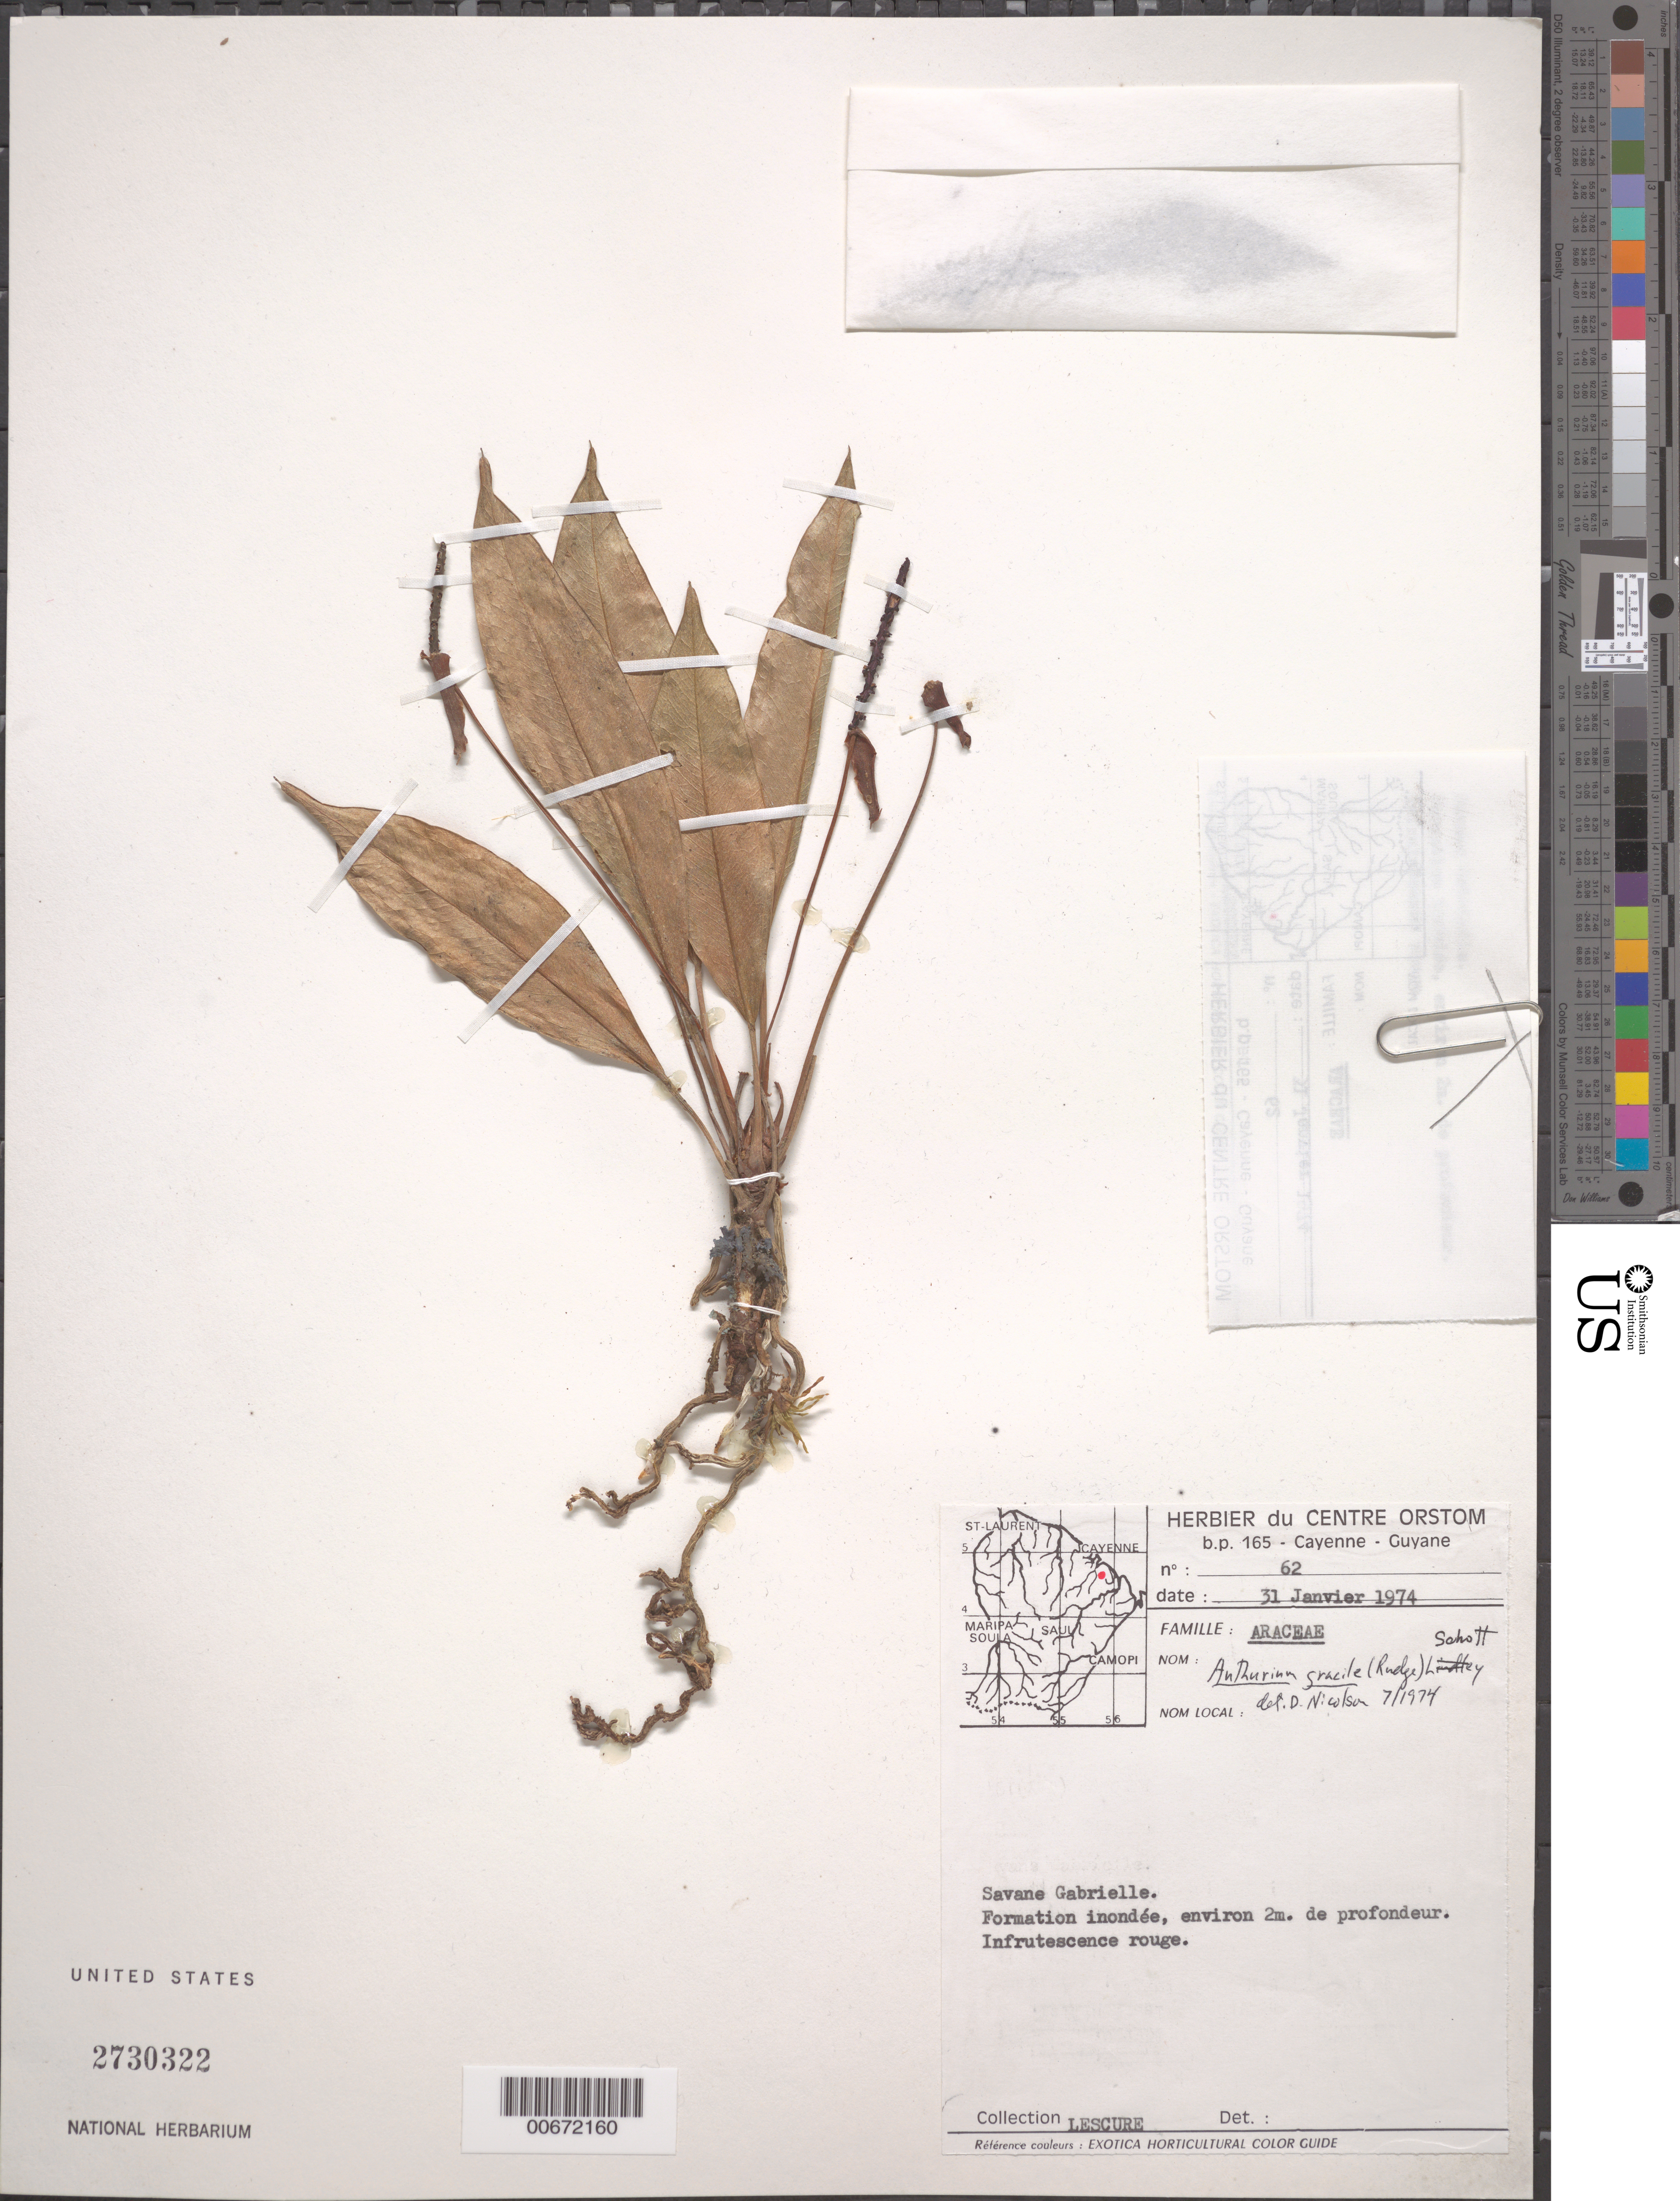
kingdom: Plantae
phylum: Tracheophyta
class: Liliopsida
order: Alismatales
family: Araceae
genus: Anthurium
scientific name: Anthurium gracile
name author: (Rudge) Schott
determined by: Nicolson, Dan H.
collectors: J.-P. Lescure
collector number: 62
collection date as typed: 31-Jan-74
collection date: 1974-01-31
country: French Guiana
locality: Savane Gabrielle, Cayenne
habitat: Inundated formation, 2 m. from border with woods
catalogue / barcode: US 2730322